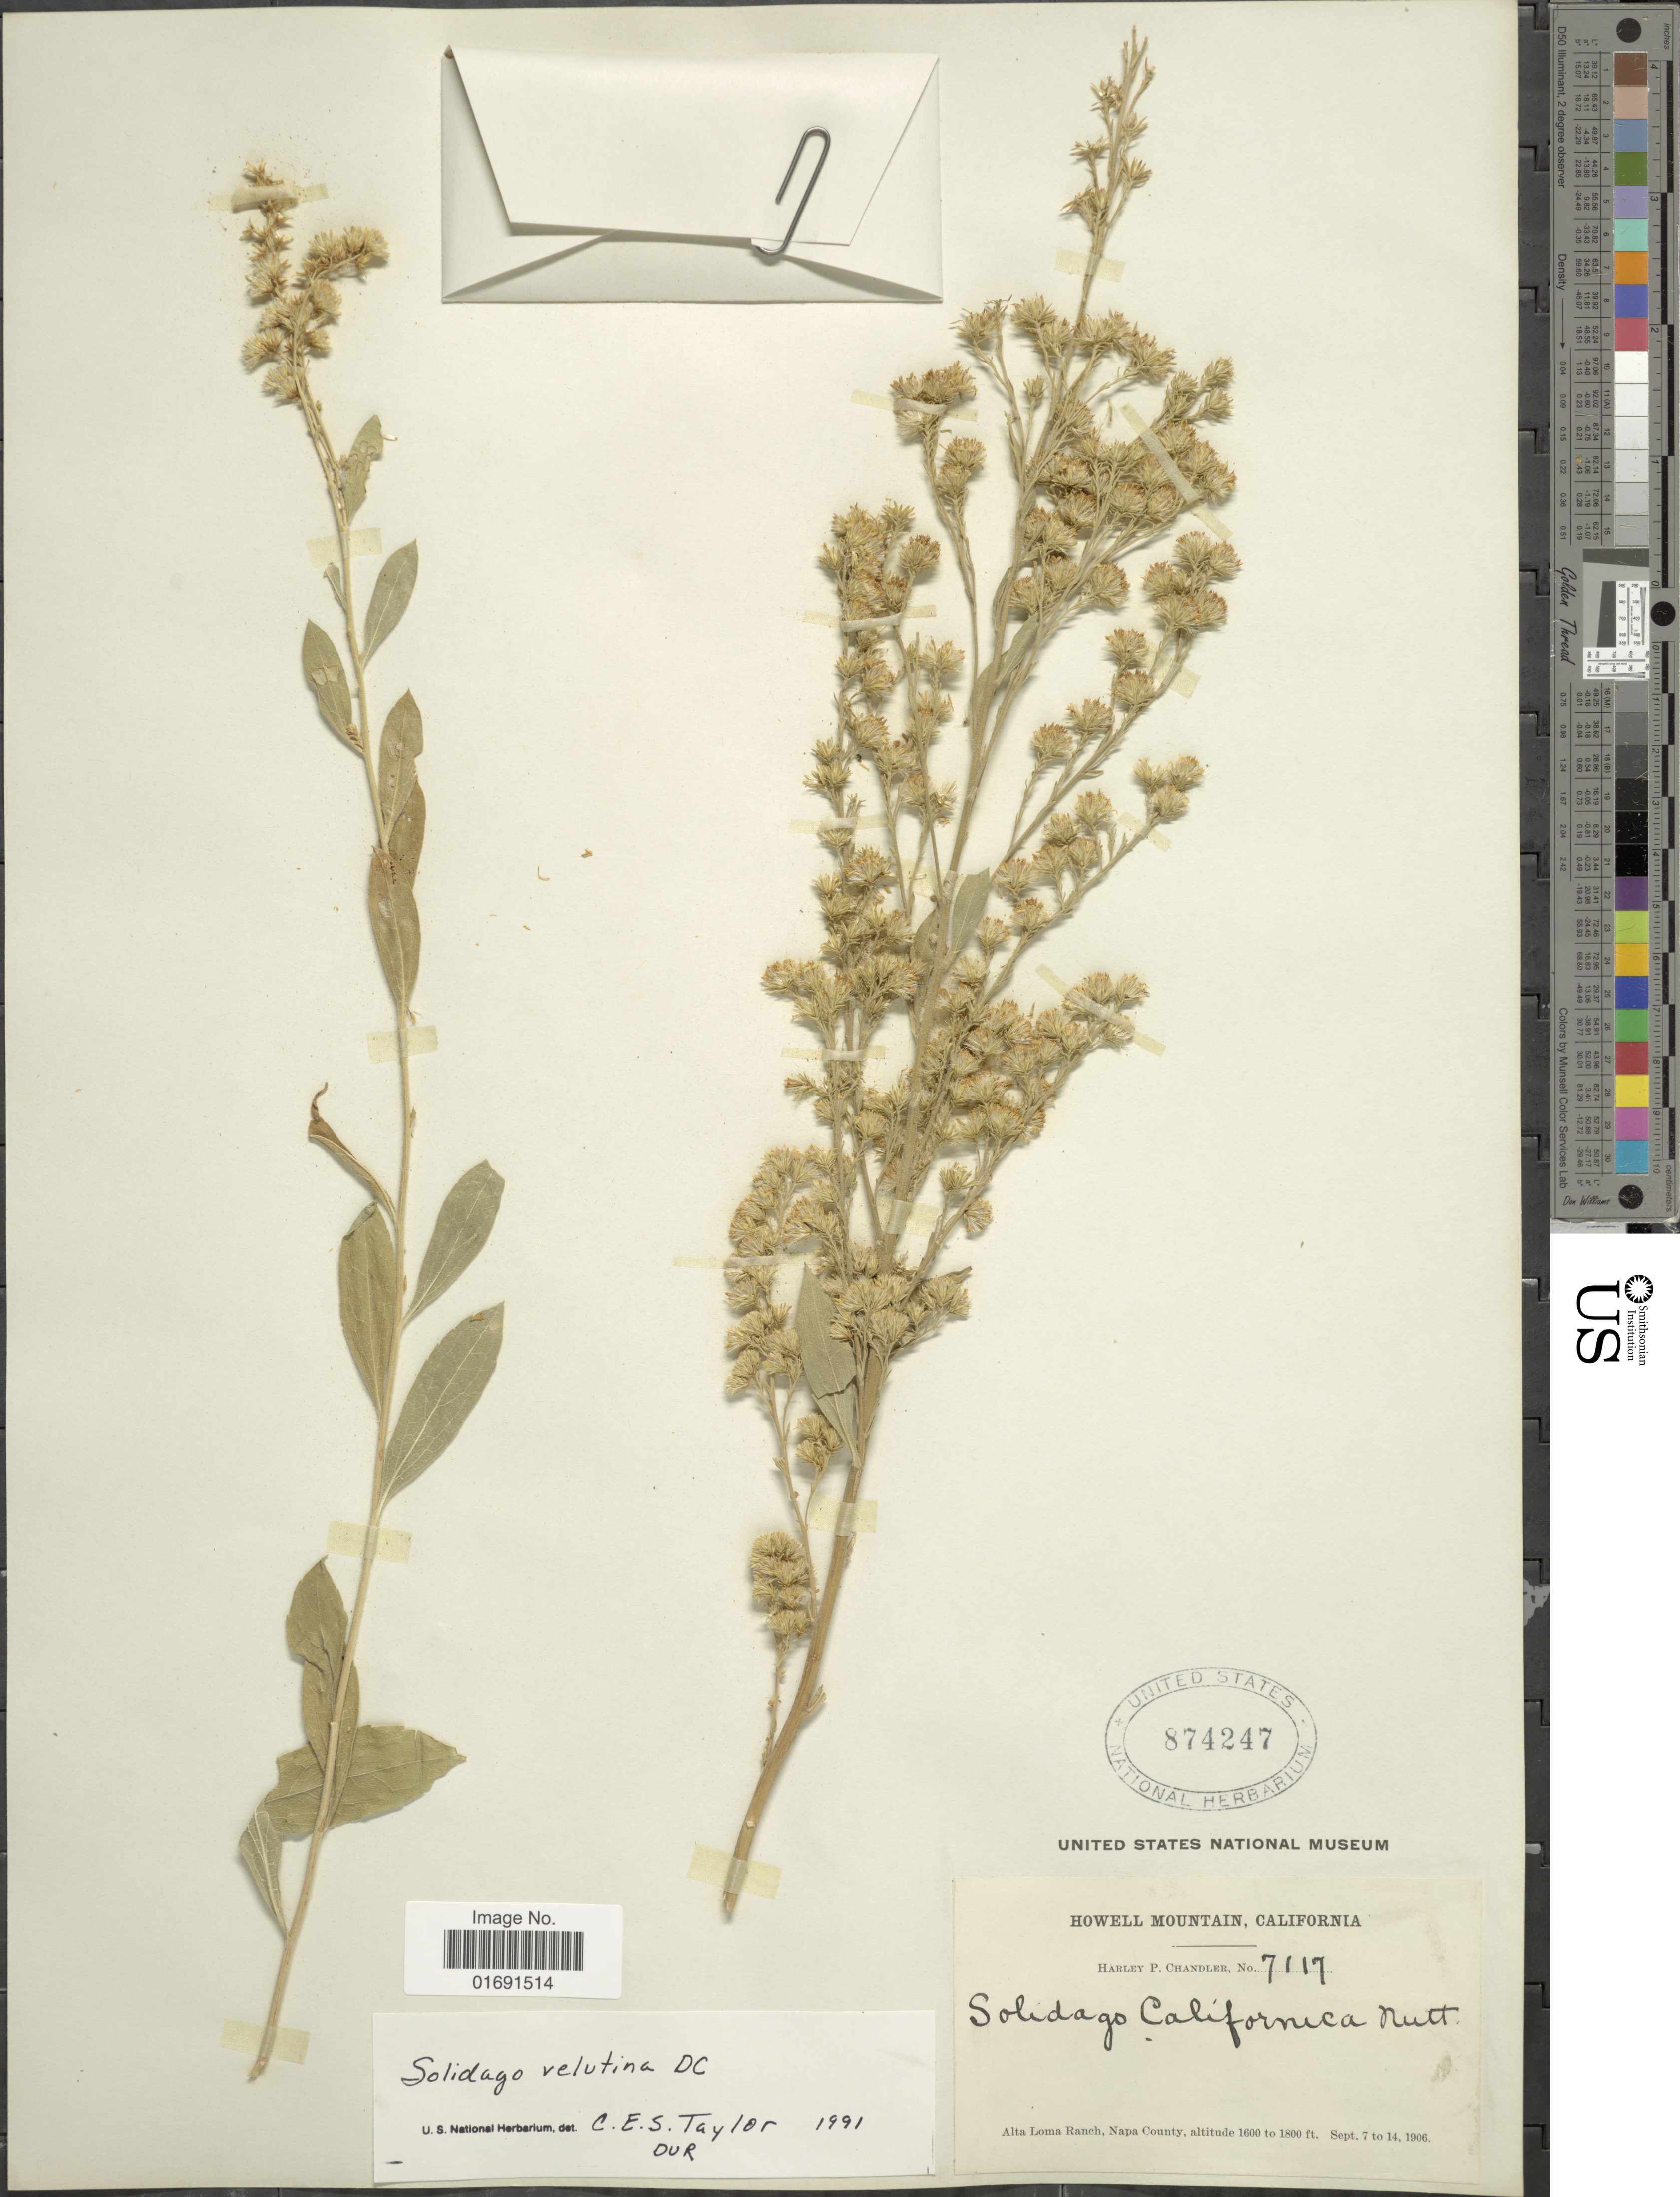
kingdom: Plantae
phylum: Tracheophyta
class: Magnoliopsida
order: Asterales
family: Asteraceae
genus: Solidago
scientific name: Solidago velutina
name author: DC.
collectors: H. Chandler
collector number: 7117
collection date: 1906-09-07/1906-09-14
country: United States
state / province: California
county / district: Napa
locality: Howell Mountain, Alta Loma Ranch, Napa County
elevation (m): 488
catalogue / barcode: US 874247